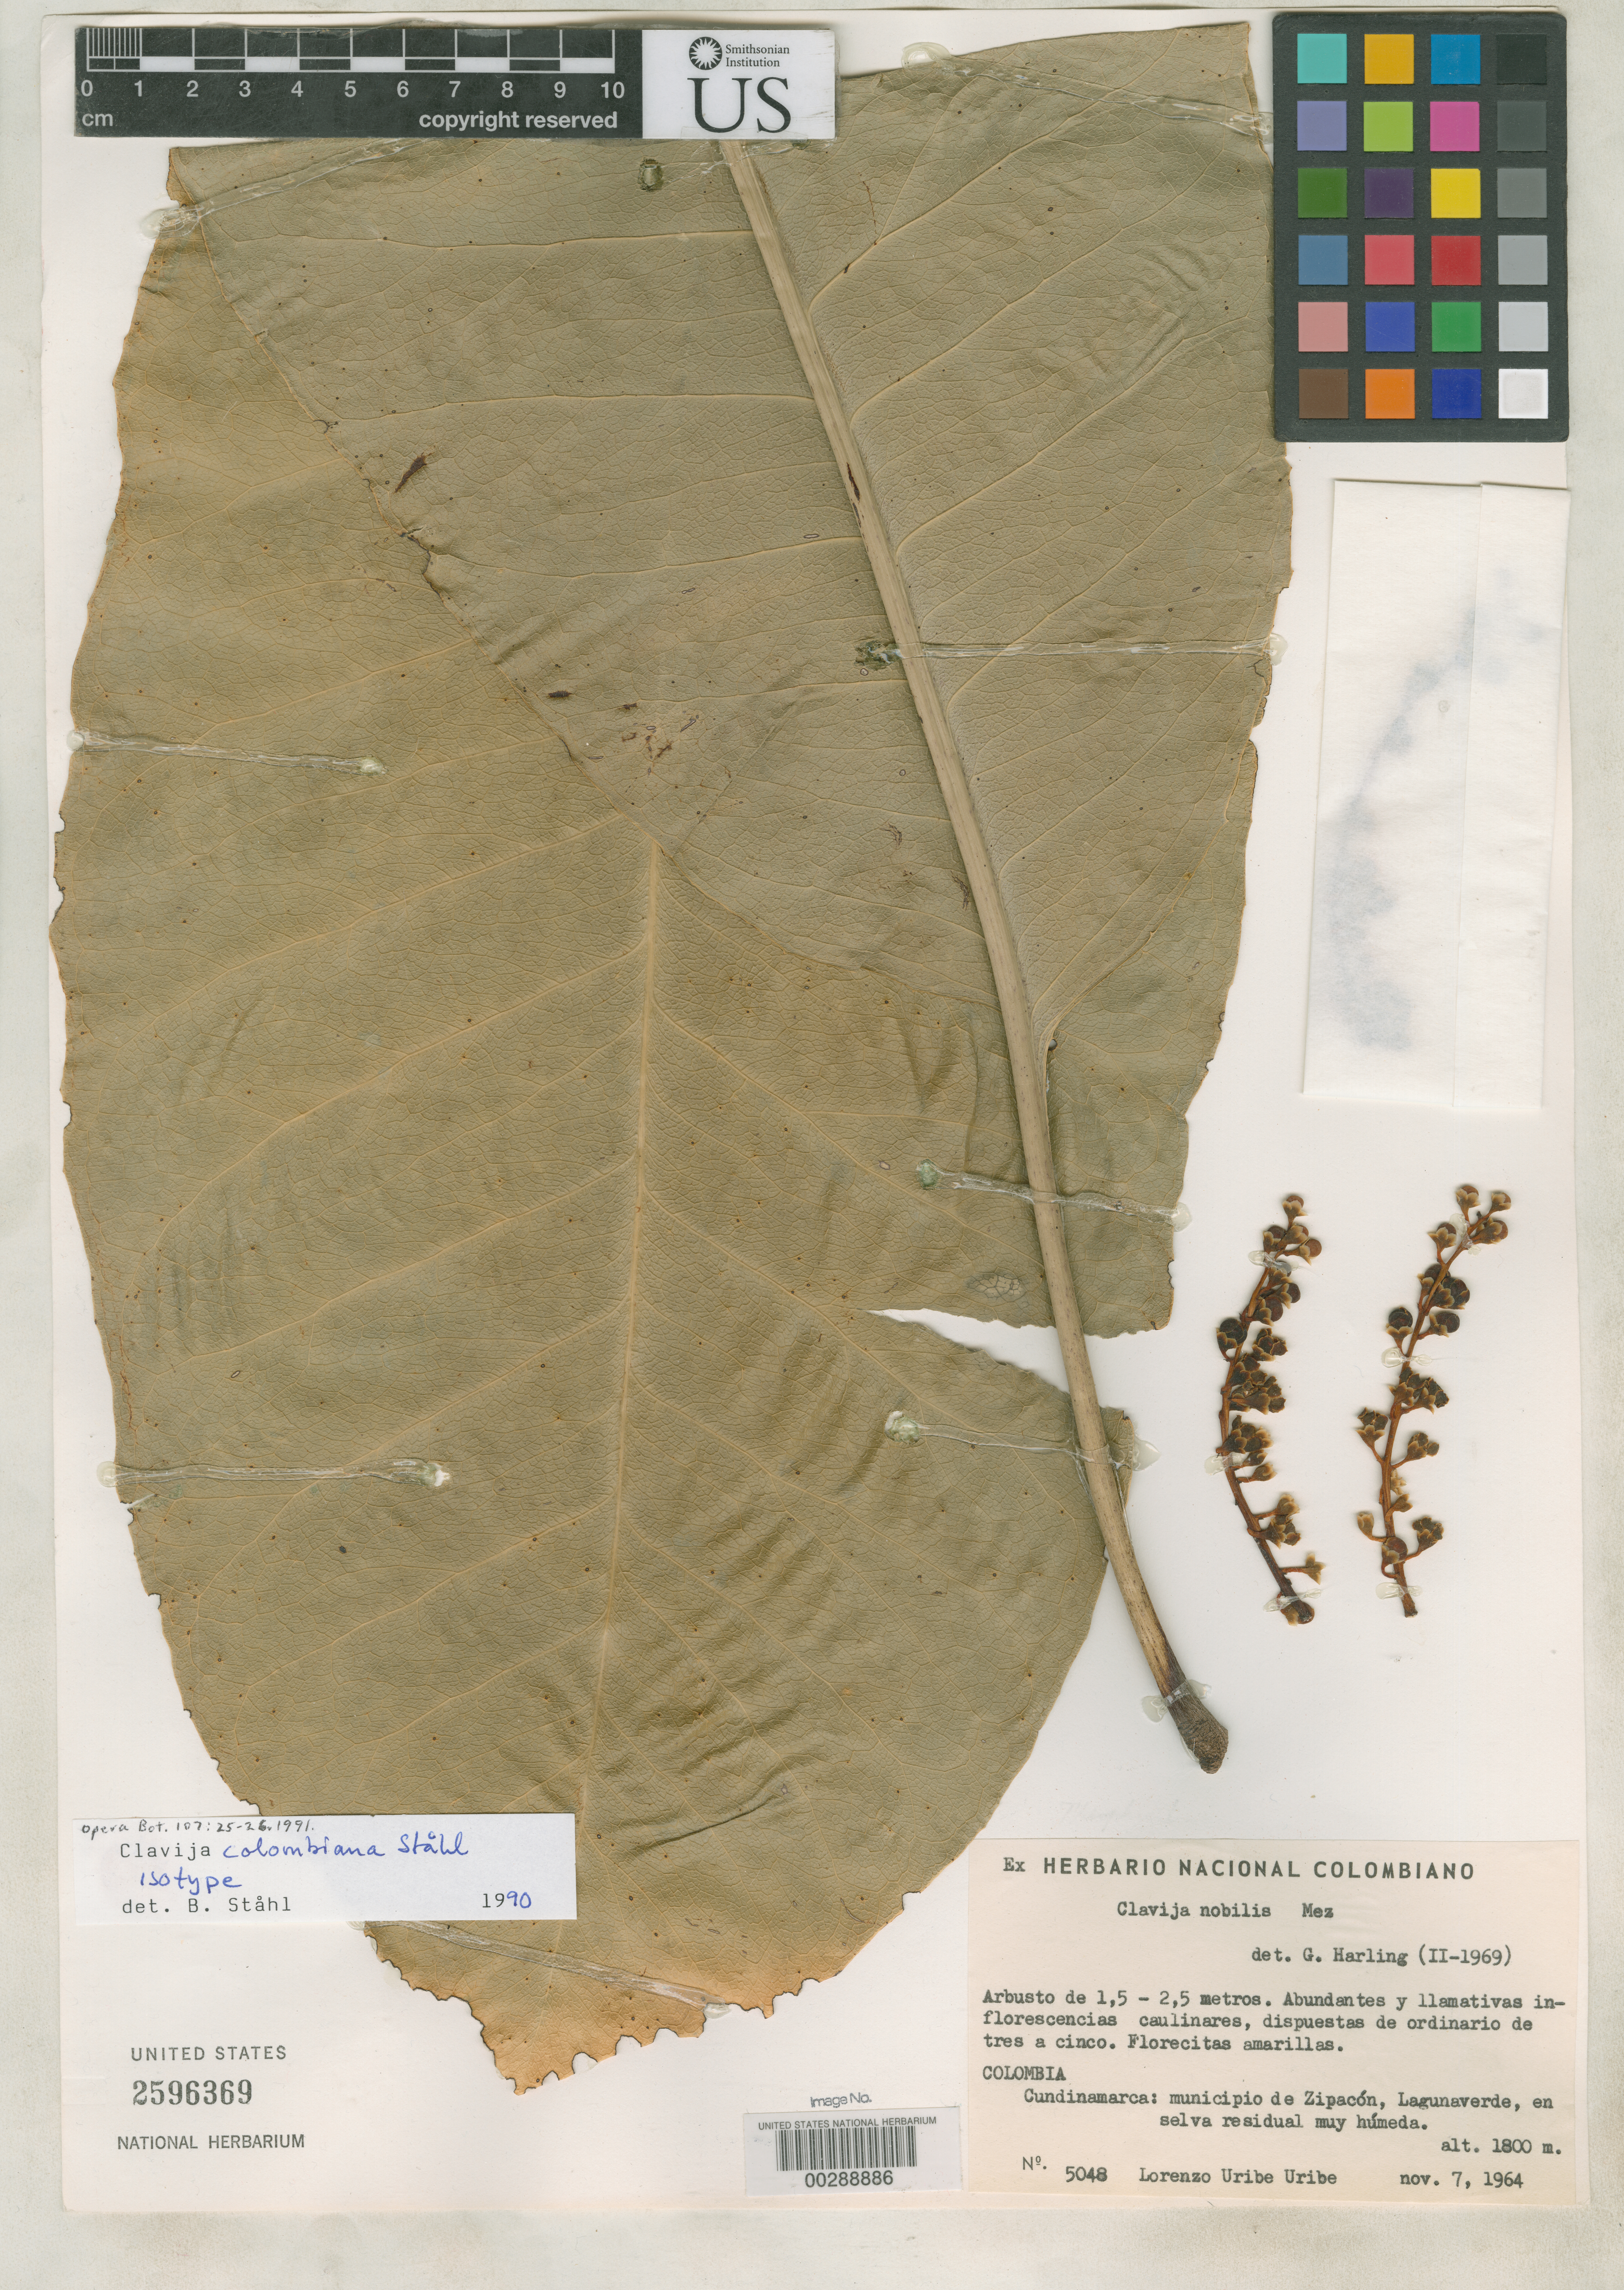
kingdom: Plantae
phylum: Tracheophyta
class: Magnoliopsida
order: Ericales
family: Primulaceae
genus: Clavija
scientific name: Clavija colombiana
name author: B. Ståhl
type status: Isotype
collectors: L. Uribe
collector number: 5048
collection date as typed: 07 Nov 1964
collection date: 1964-11-07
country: Colombia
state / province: Cundinamarca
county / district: Zipacon Mun.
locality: Laguna Verde.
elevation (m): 1800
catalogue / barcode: US 2596369